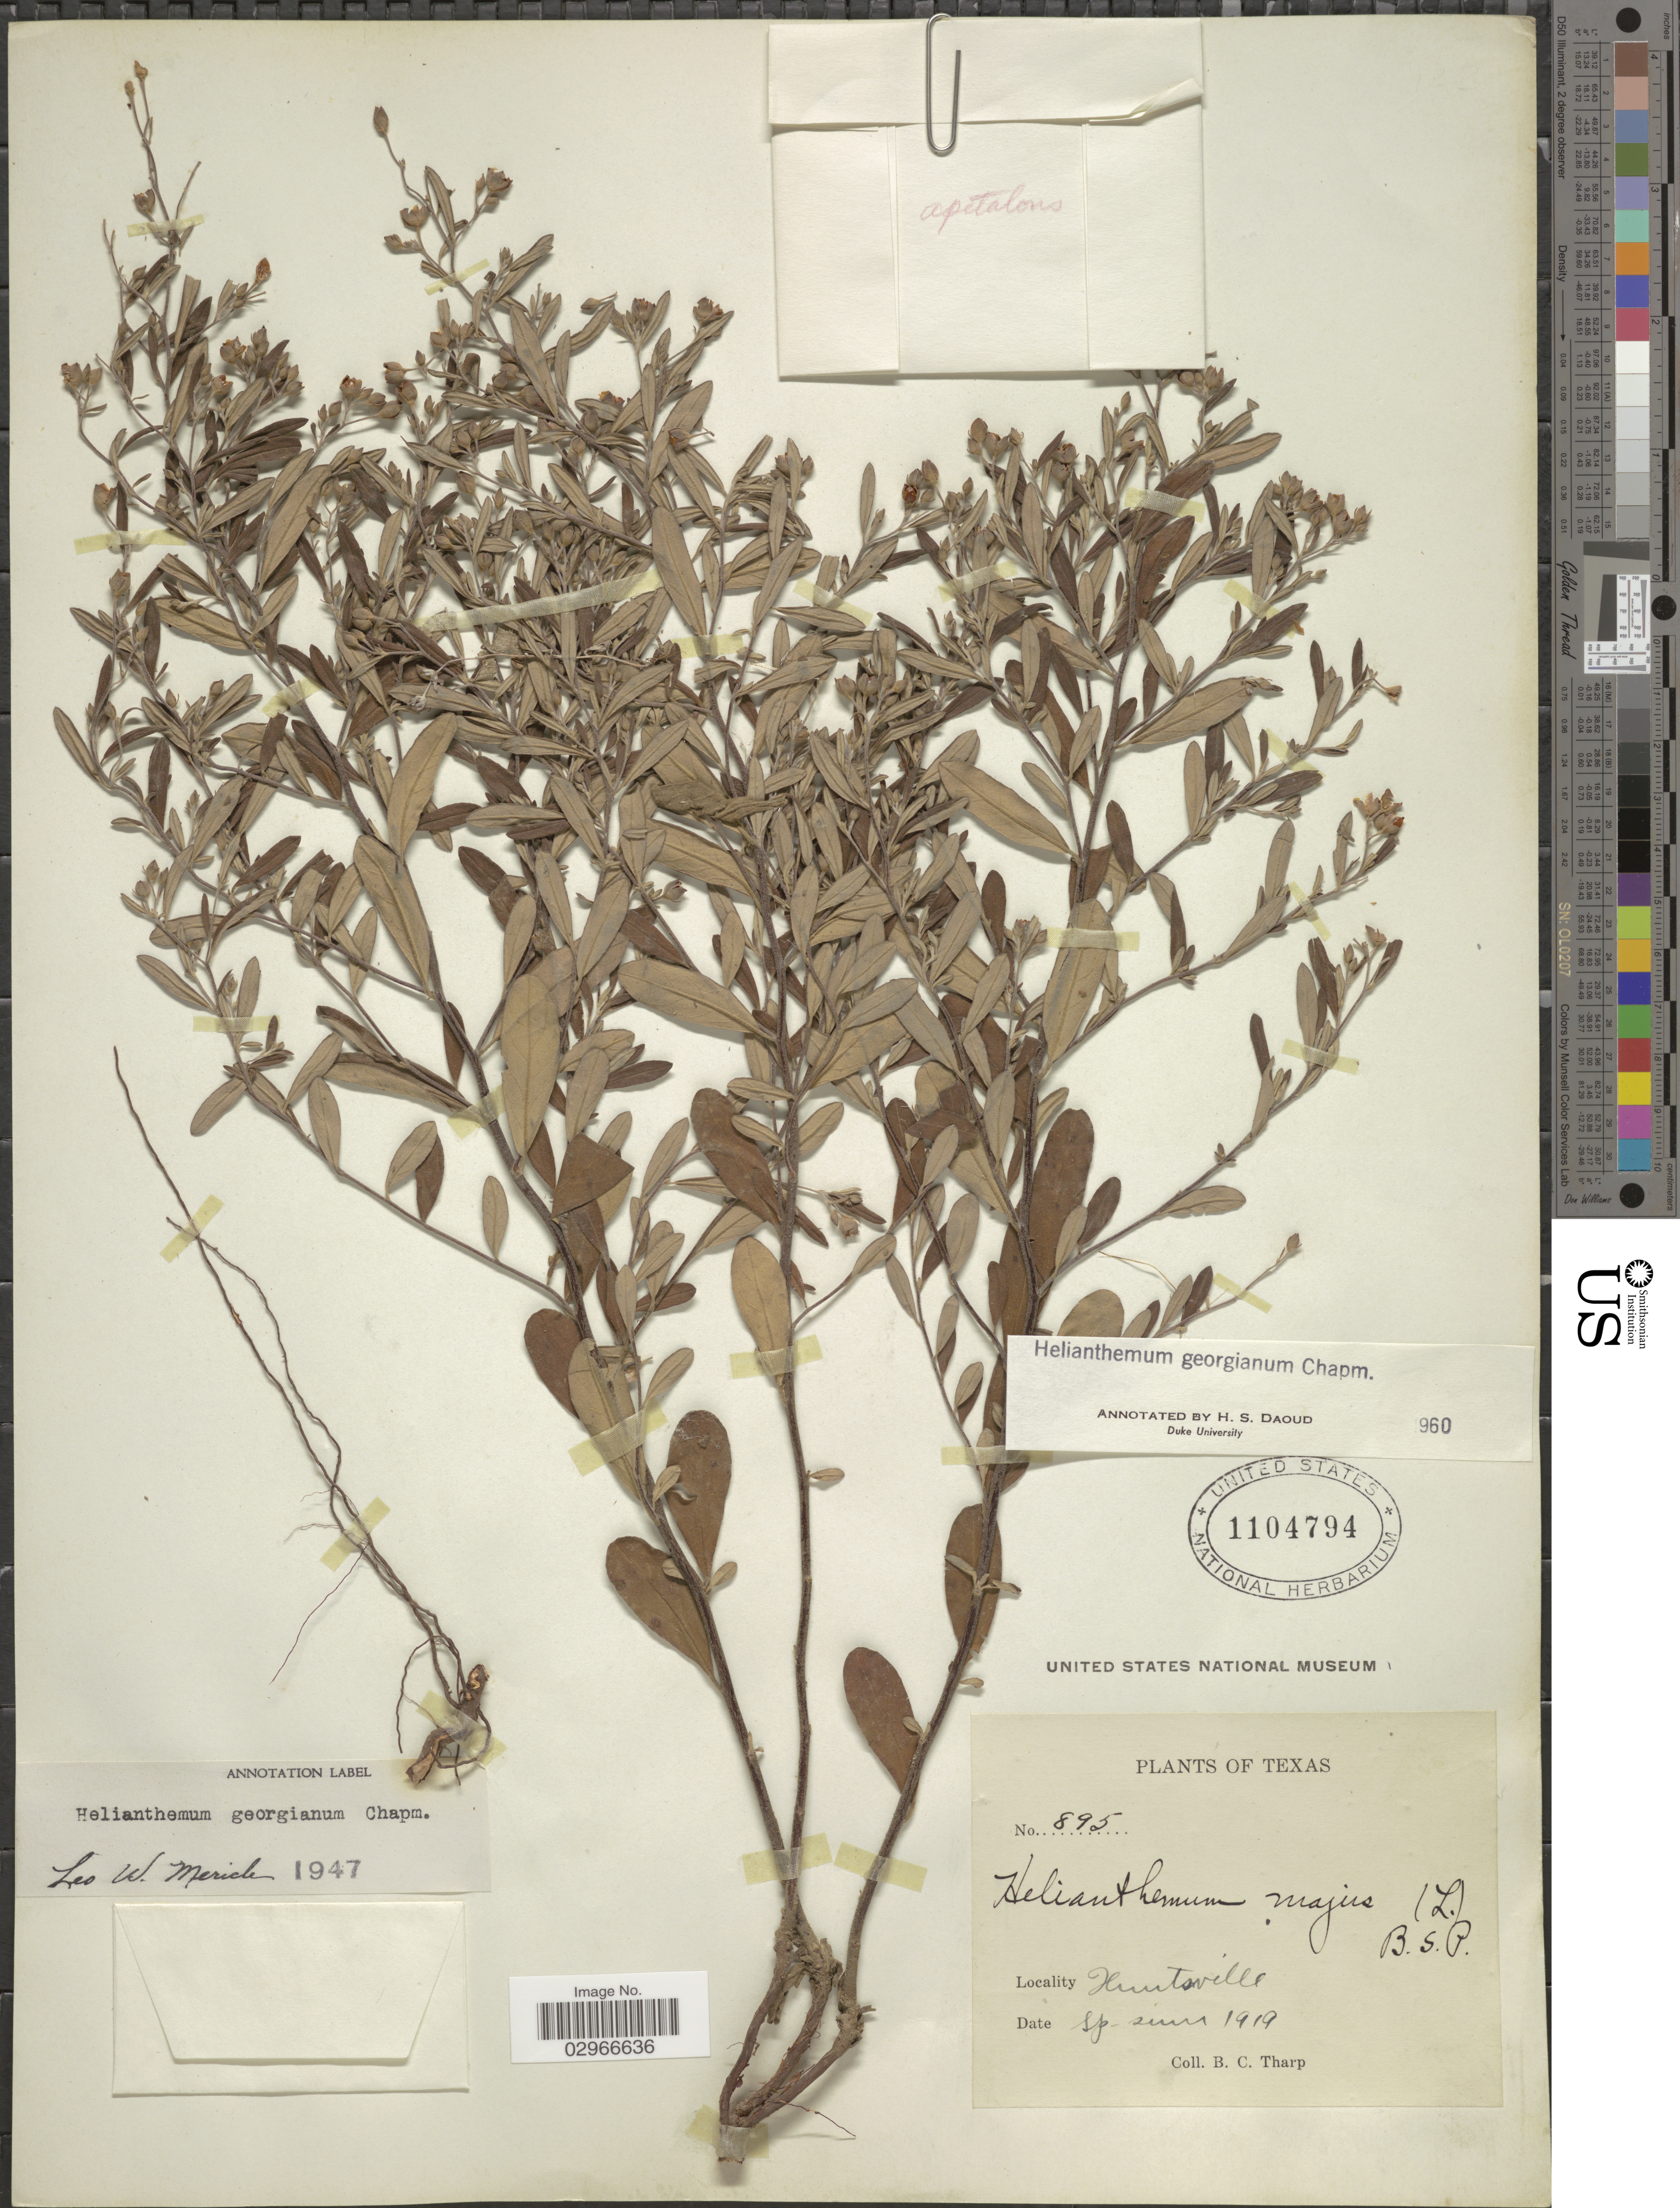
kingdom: Plantae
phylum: Tracheophyta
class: Magnoliopsida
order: Malvales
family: Cistaceae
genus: Helianthemum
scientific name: Helianthemum georgianum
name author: Chapm.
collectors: B. C. Tharp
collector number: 895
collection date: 1919-06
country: United States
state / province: Texas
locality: Huntsville.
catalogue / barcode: US 1104794